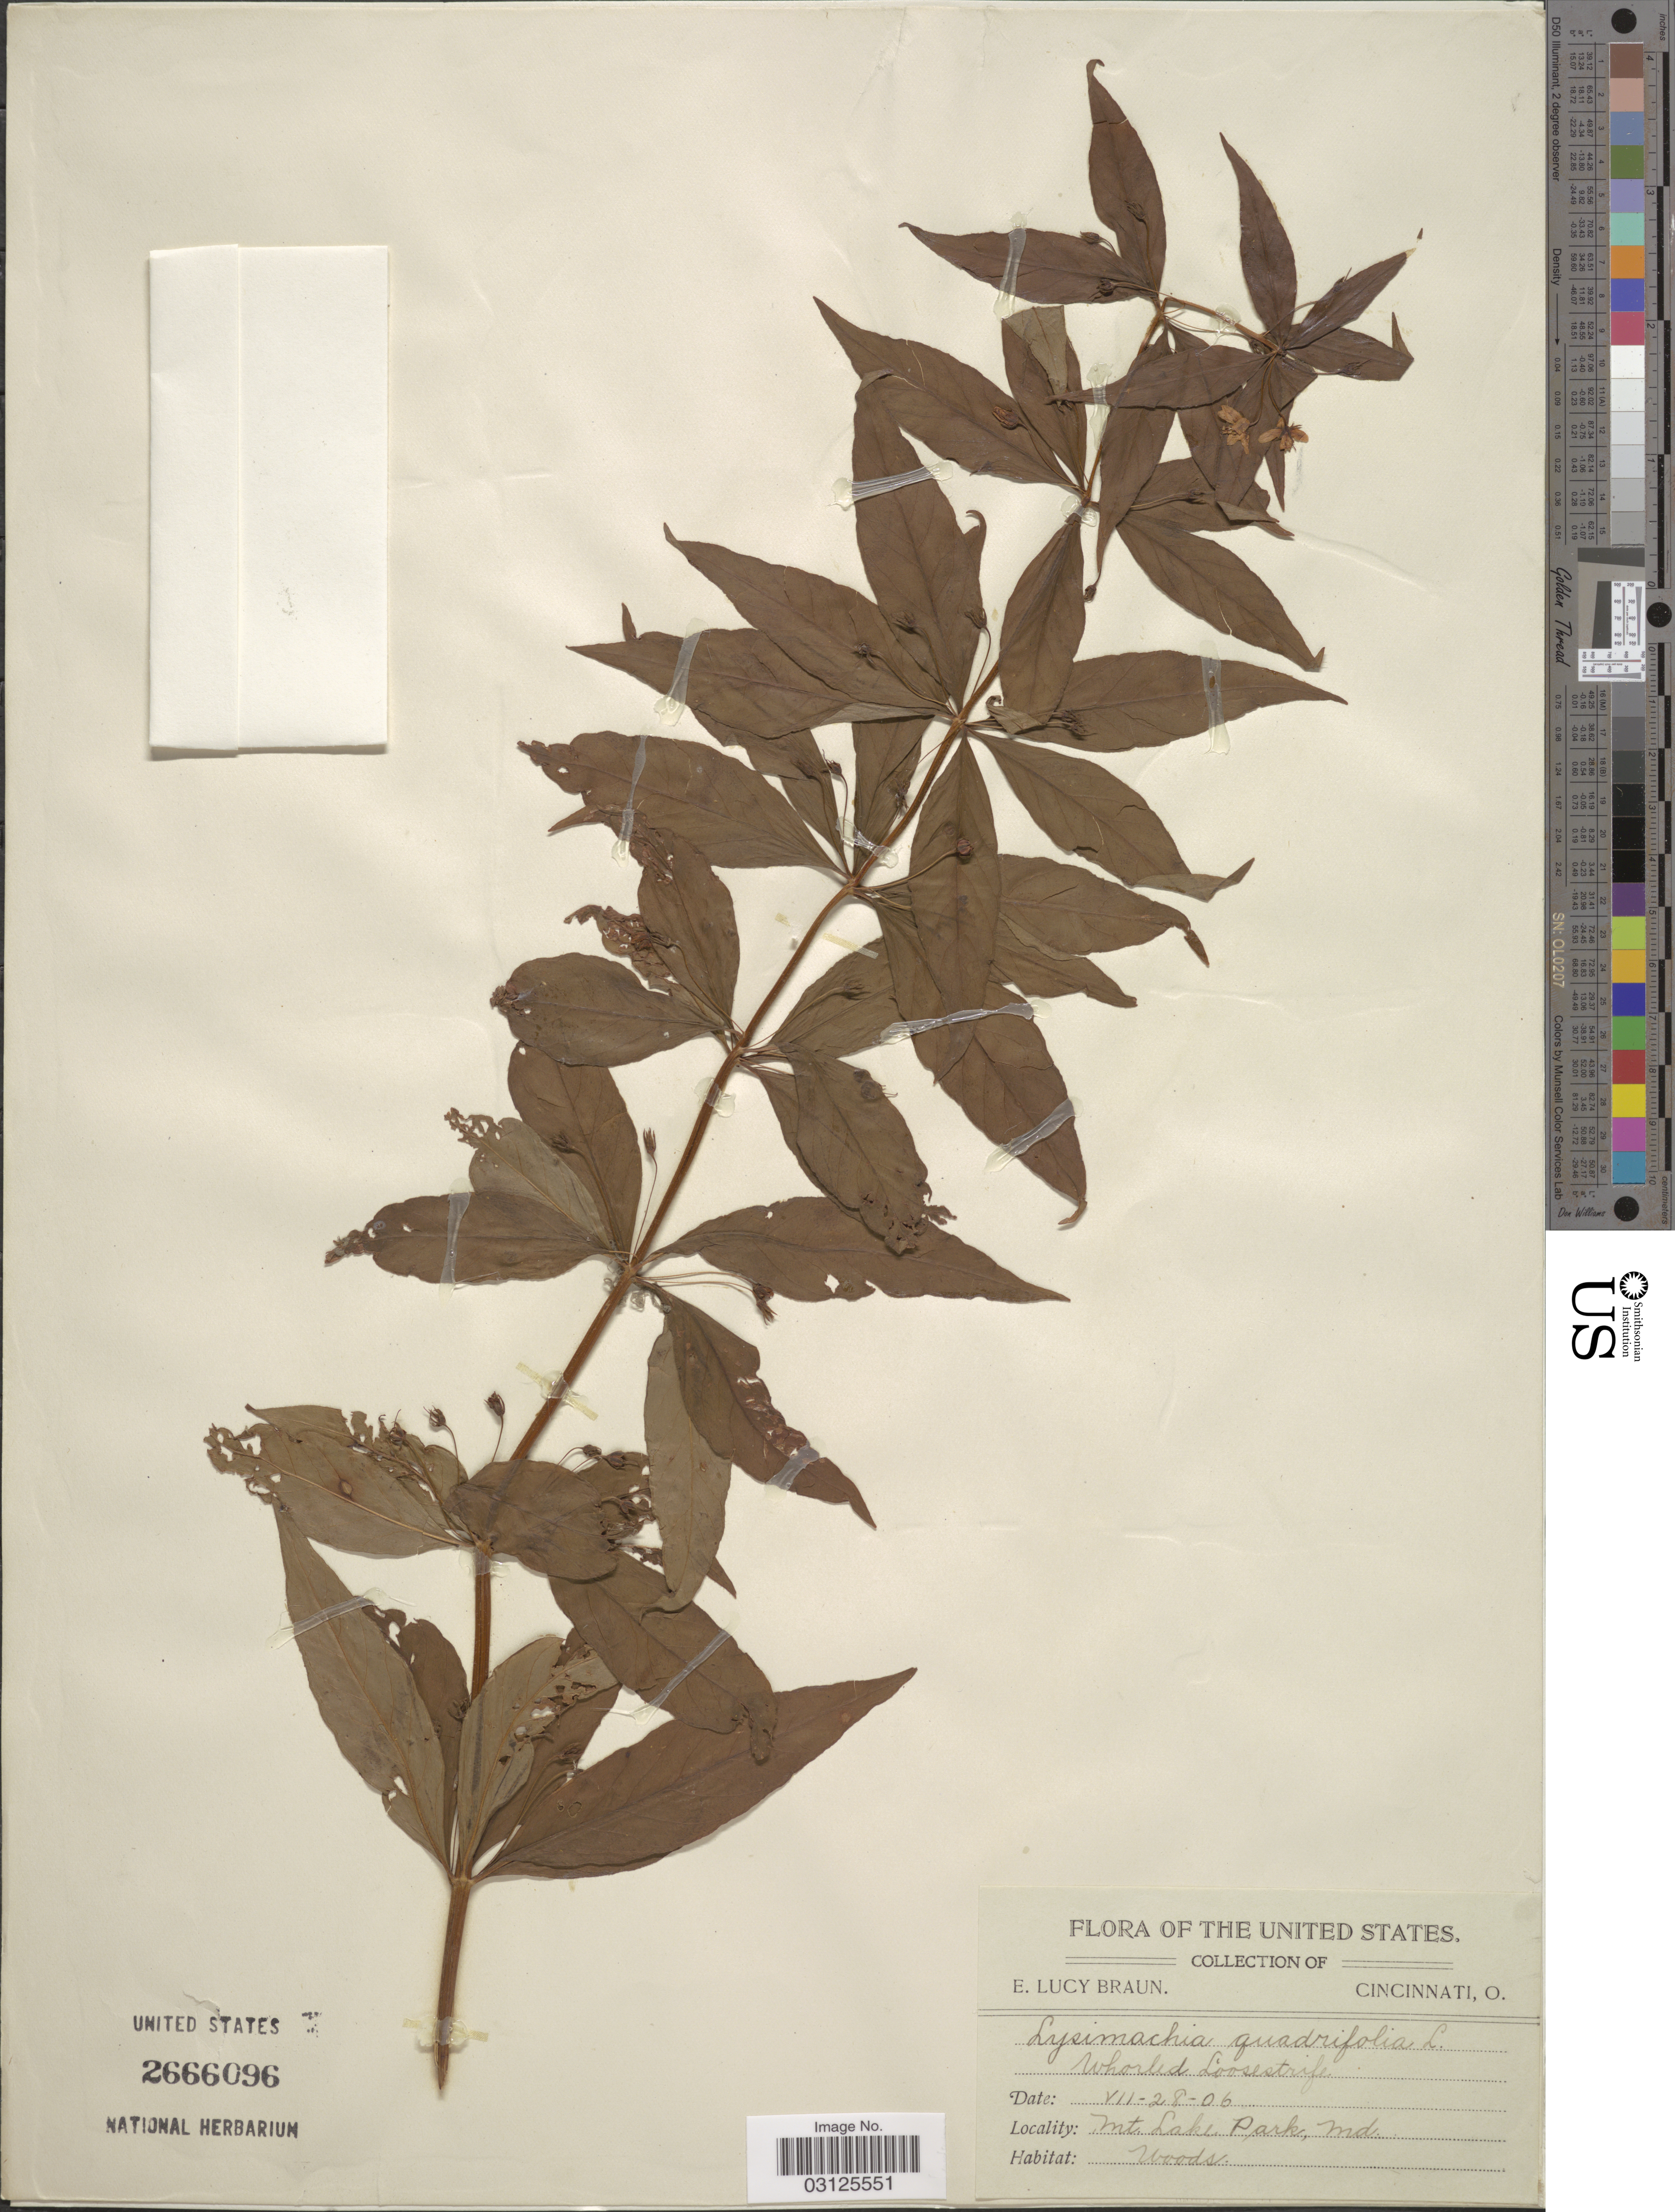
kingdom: Plantae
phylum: Tracheophyta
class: Magnoliopsida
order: Ericales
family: Primulaceae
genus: Lysimachia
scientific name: Lysimachia quadrifolia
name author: L.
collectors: E. L. Braun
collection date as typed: Transcribed d/m/y: 28/7/6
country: United States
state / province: Maryland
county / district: Garrett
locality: Mt Lake Park, Md.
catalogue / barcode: US 2666096